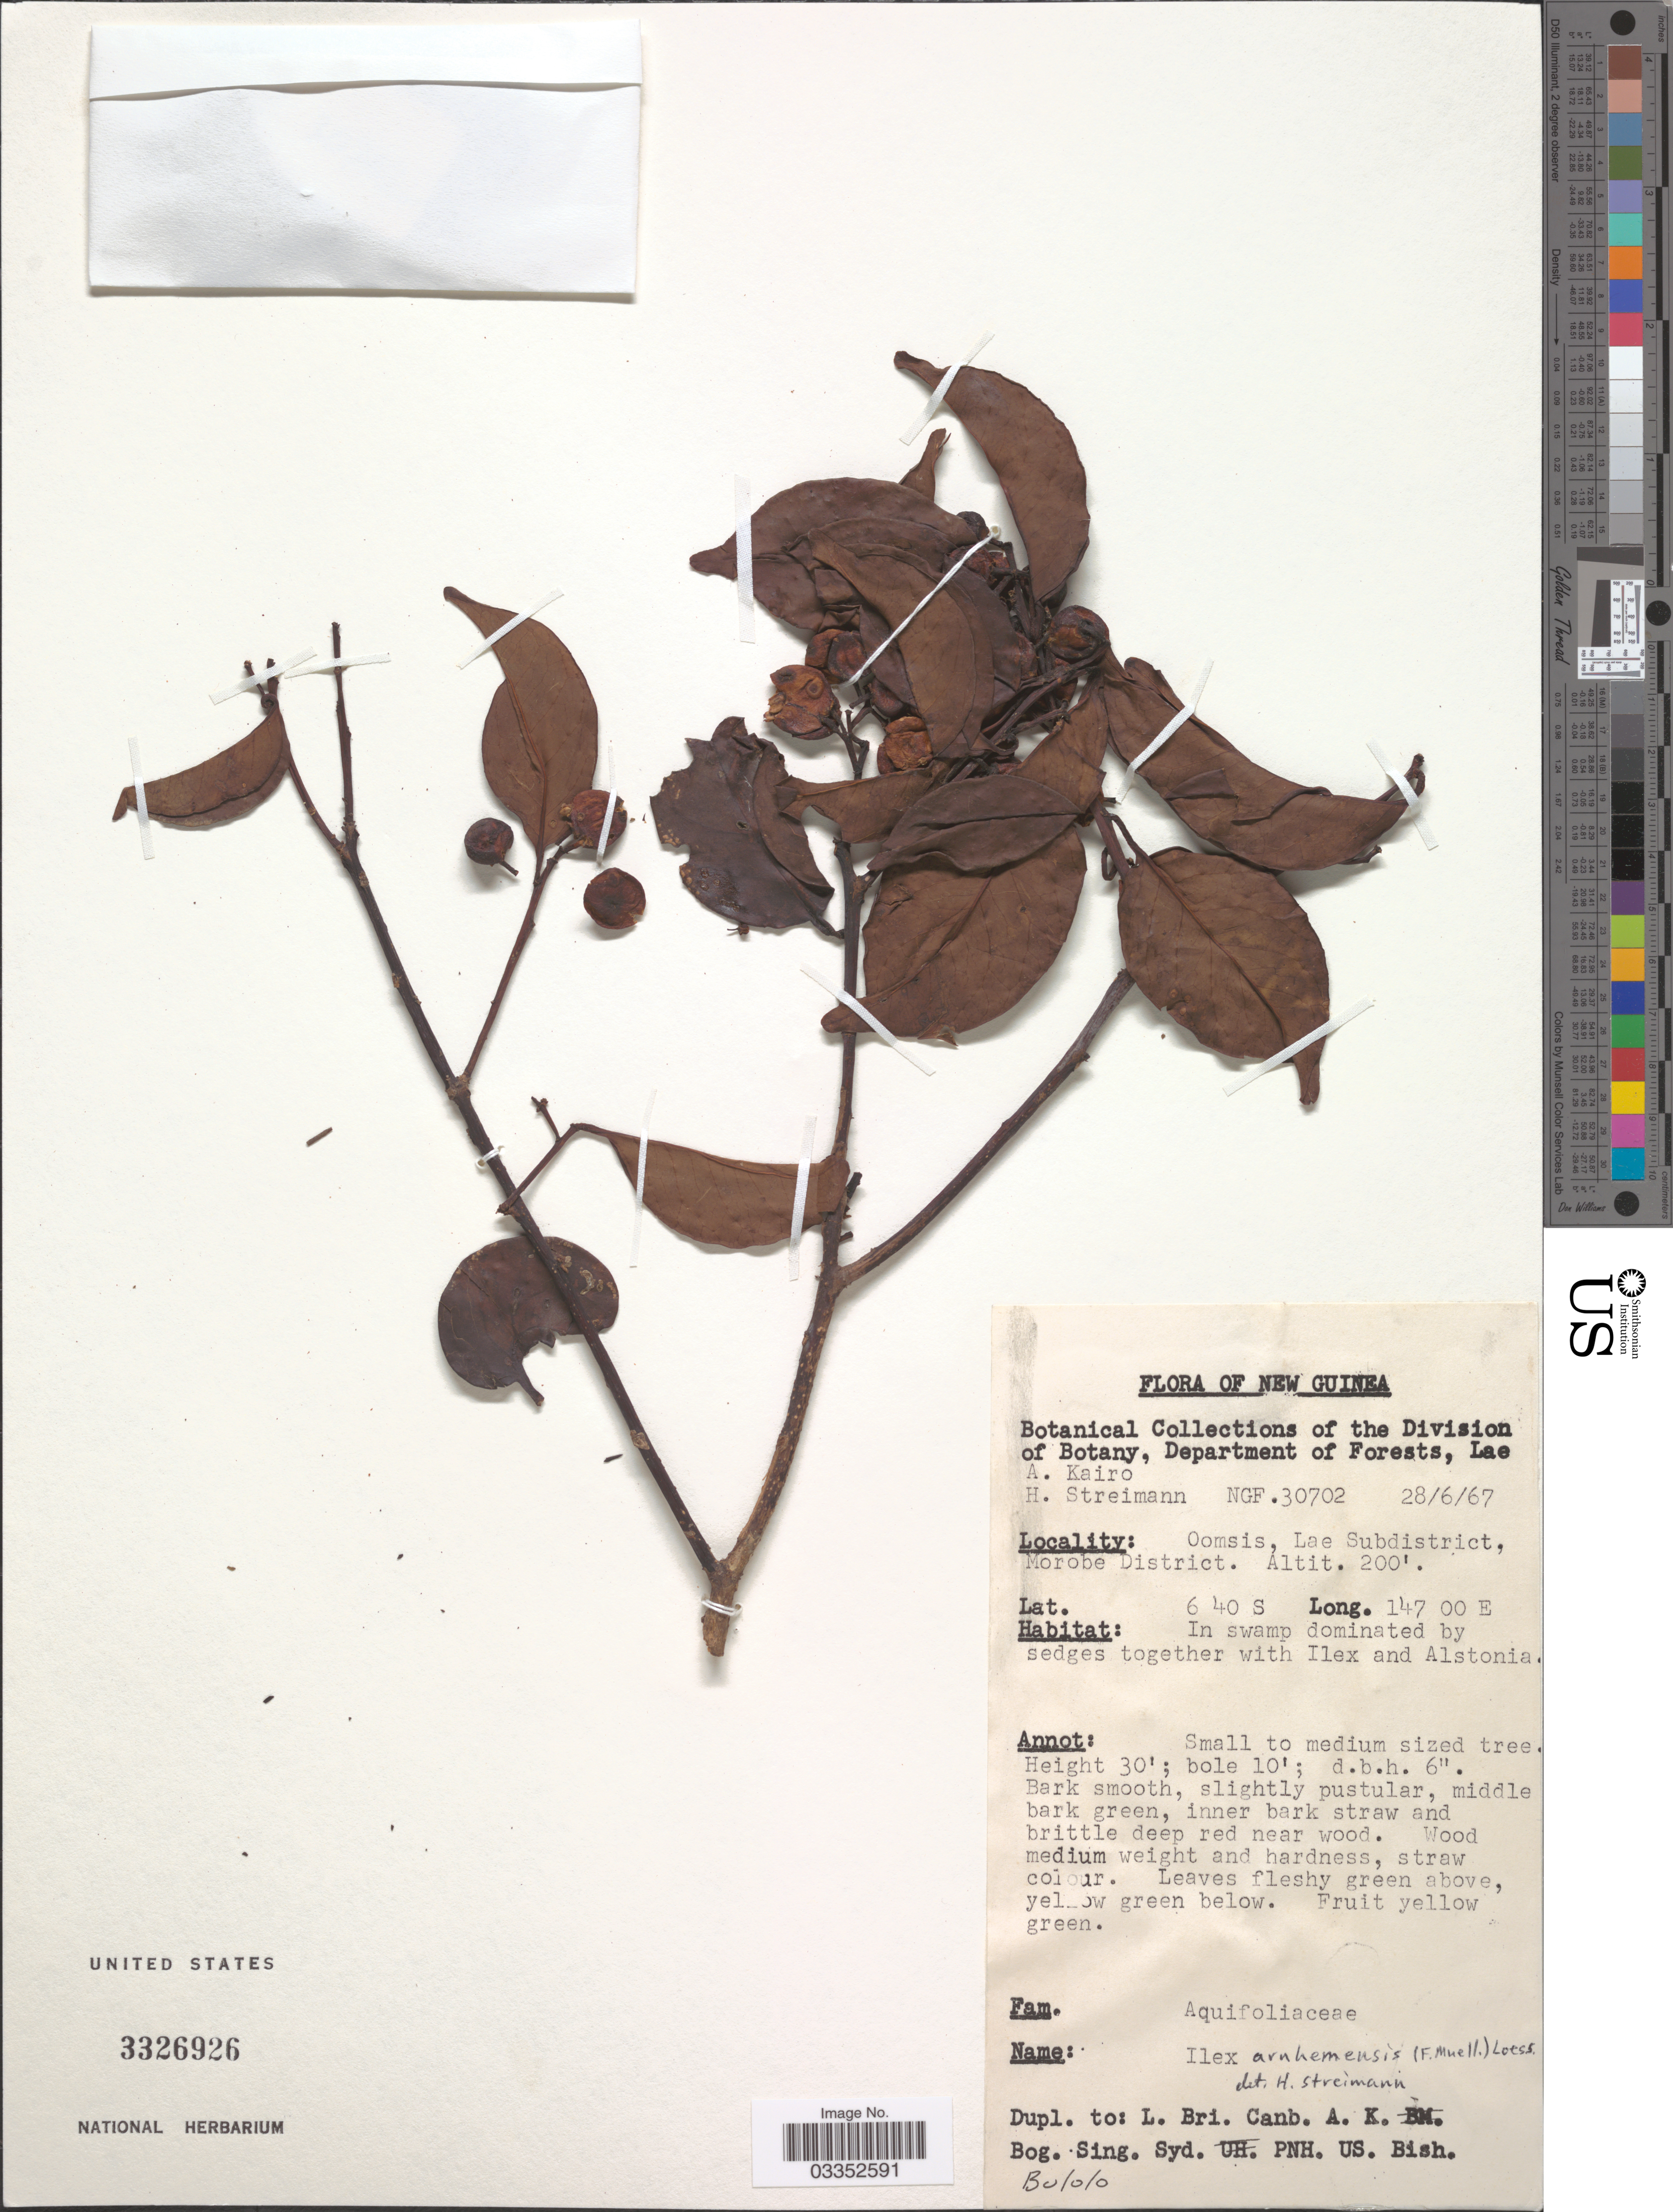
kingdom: Plantae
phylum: Tracheophyta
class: Magnoliopsida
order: Aquifoliales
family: Aquifoliaceae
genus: Ilex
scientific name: Ilex arnhemensis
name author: (F. Muell.) Loes.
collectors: A. Kairo & H. Streimann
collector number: NGF.30702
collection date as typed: Transcribed d/m/y: 28/6/67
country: Papua New Guinea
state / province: Morobe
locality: New Guinea. Oomsis, Lae Subdistrict, Morobe District.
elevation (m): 61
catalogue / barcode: US 3326926